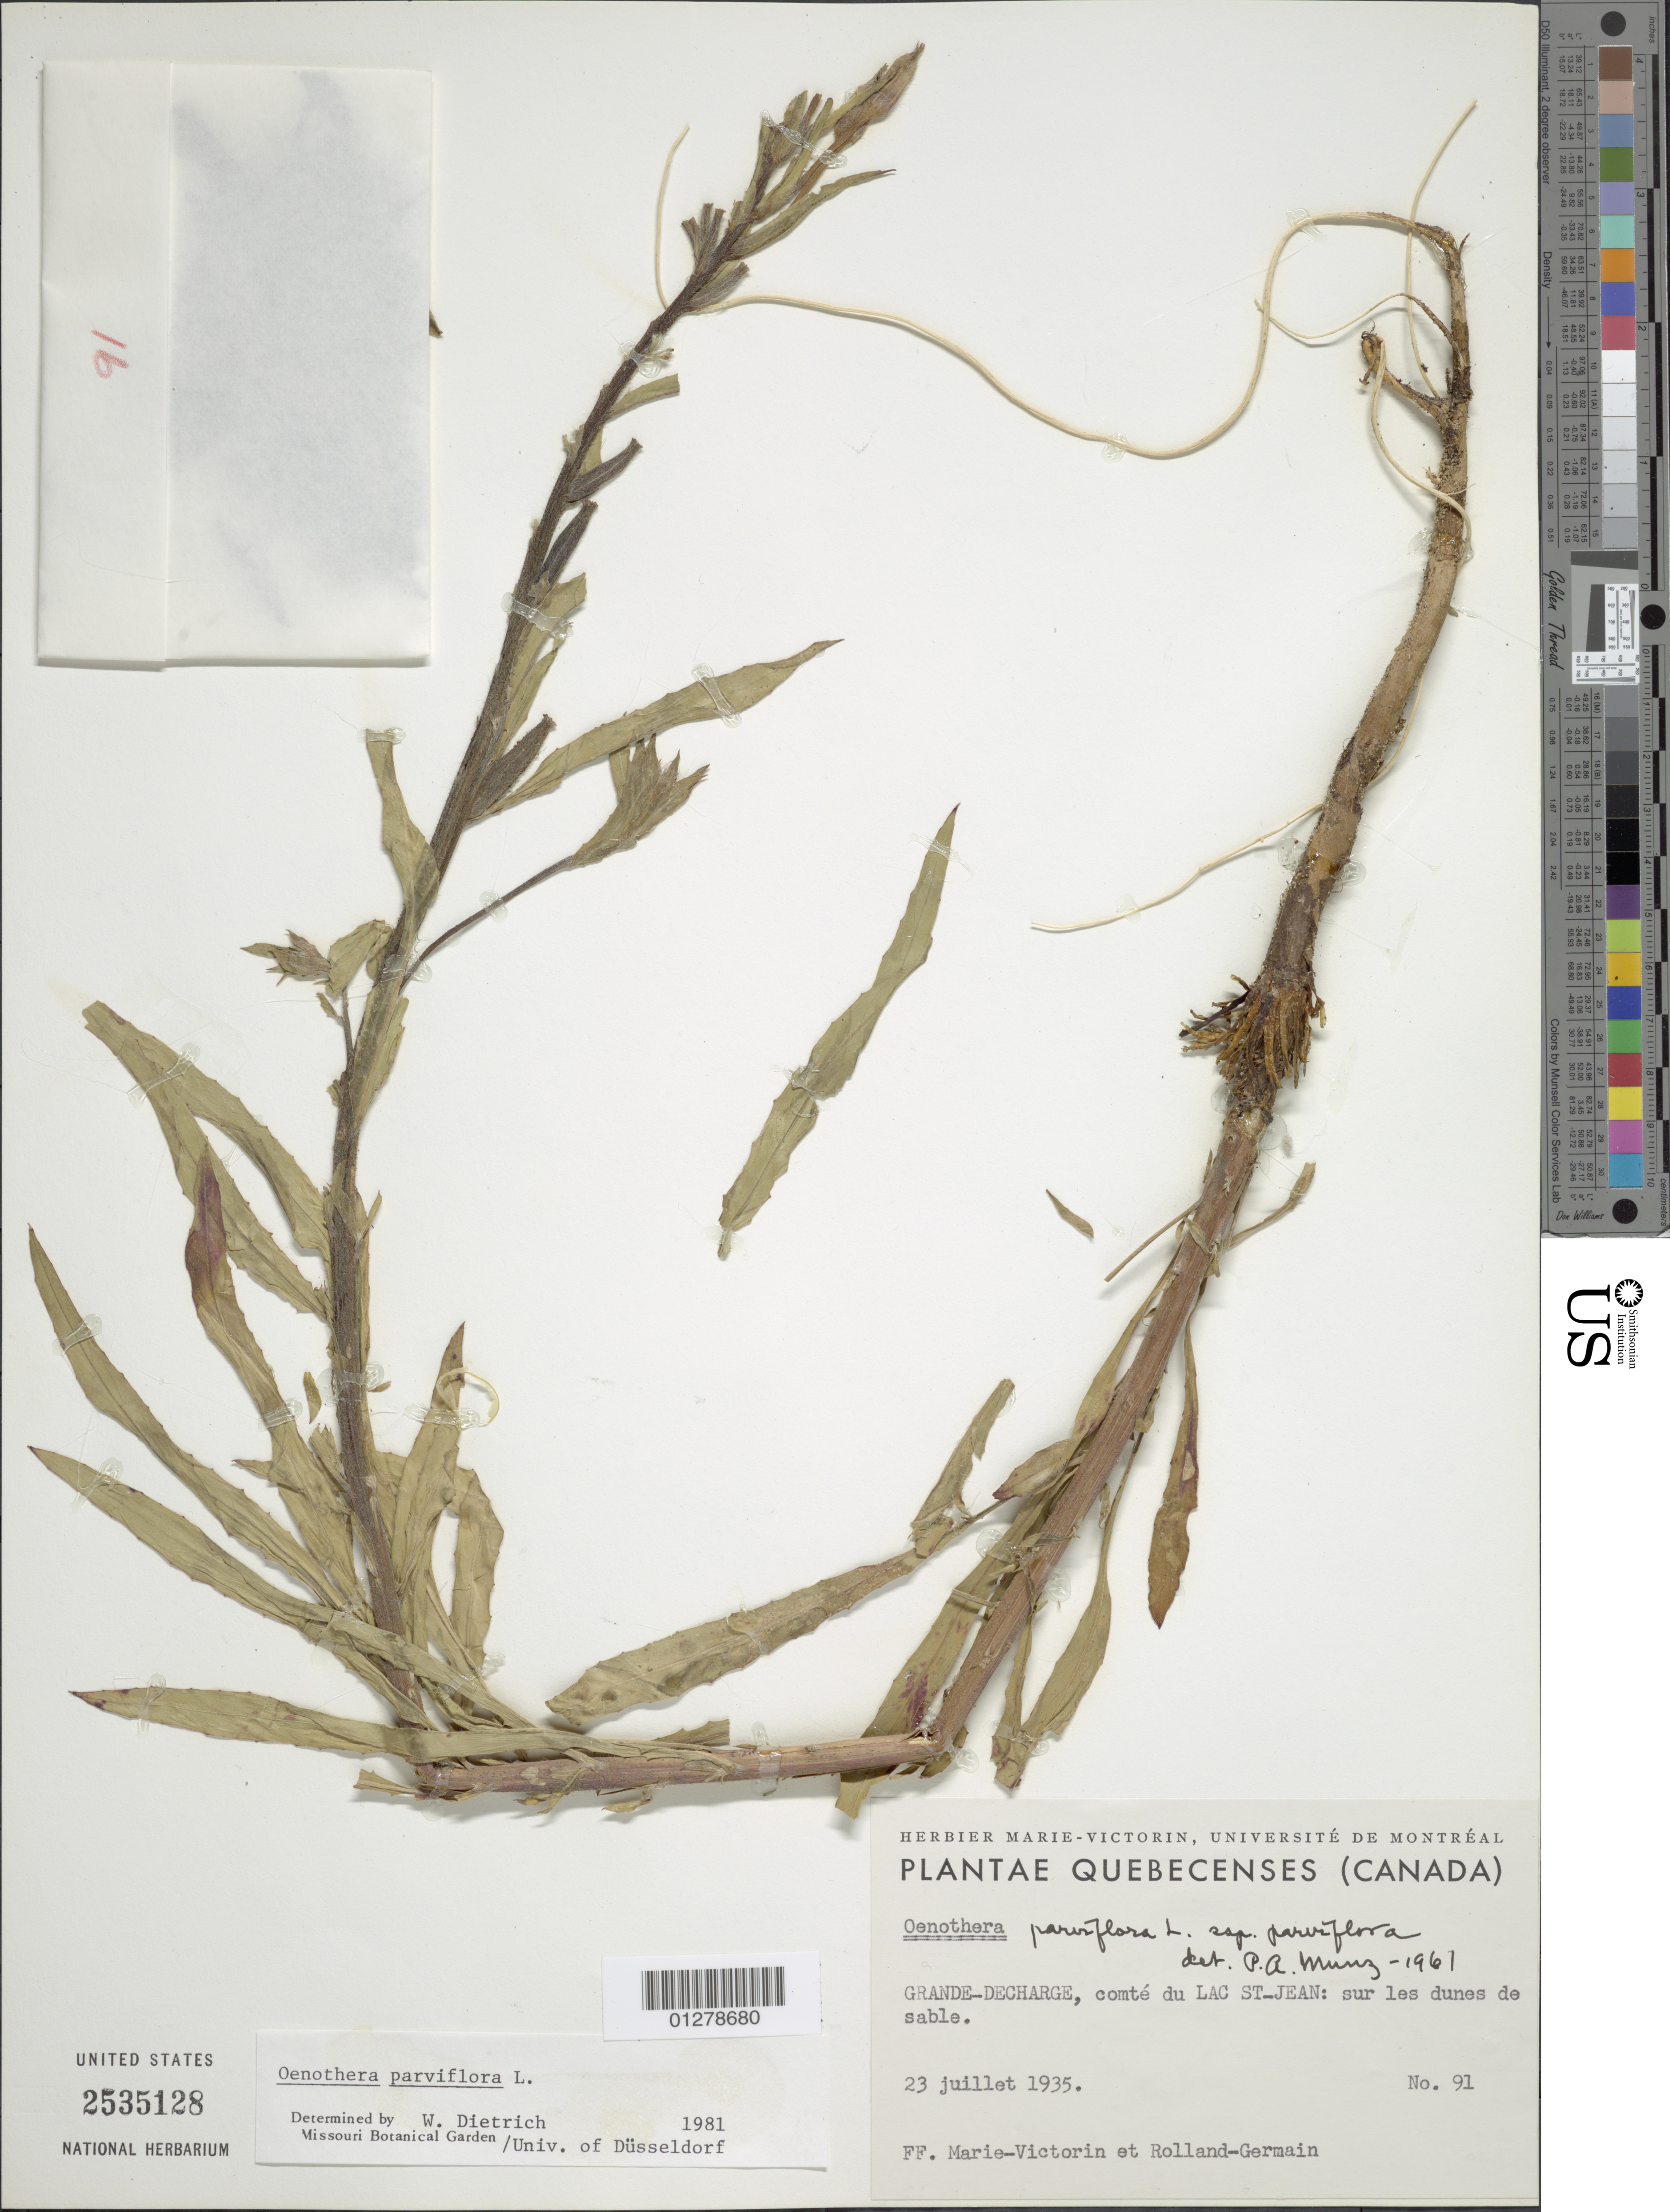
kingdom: Plantae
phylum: Tracheophyta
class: Magnoliopsida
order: Myrtales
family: Onagraceae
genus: Oenothera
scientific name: Oenothera parviflora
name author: L.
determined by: Dietrich, W.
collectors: Fr. Marie-Victorin & Rolland-Germain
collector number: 91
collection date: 1935-07-23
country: Canada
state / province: Quebec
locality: Grande- Decharge, comte du Lac St. Jean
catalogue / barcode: US 2535128